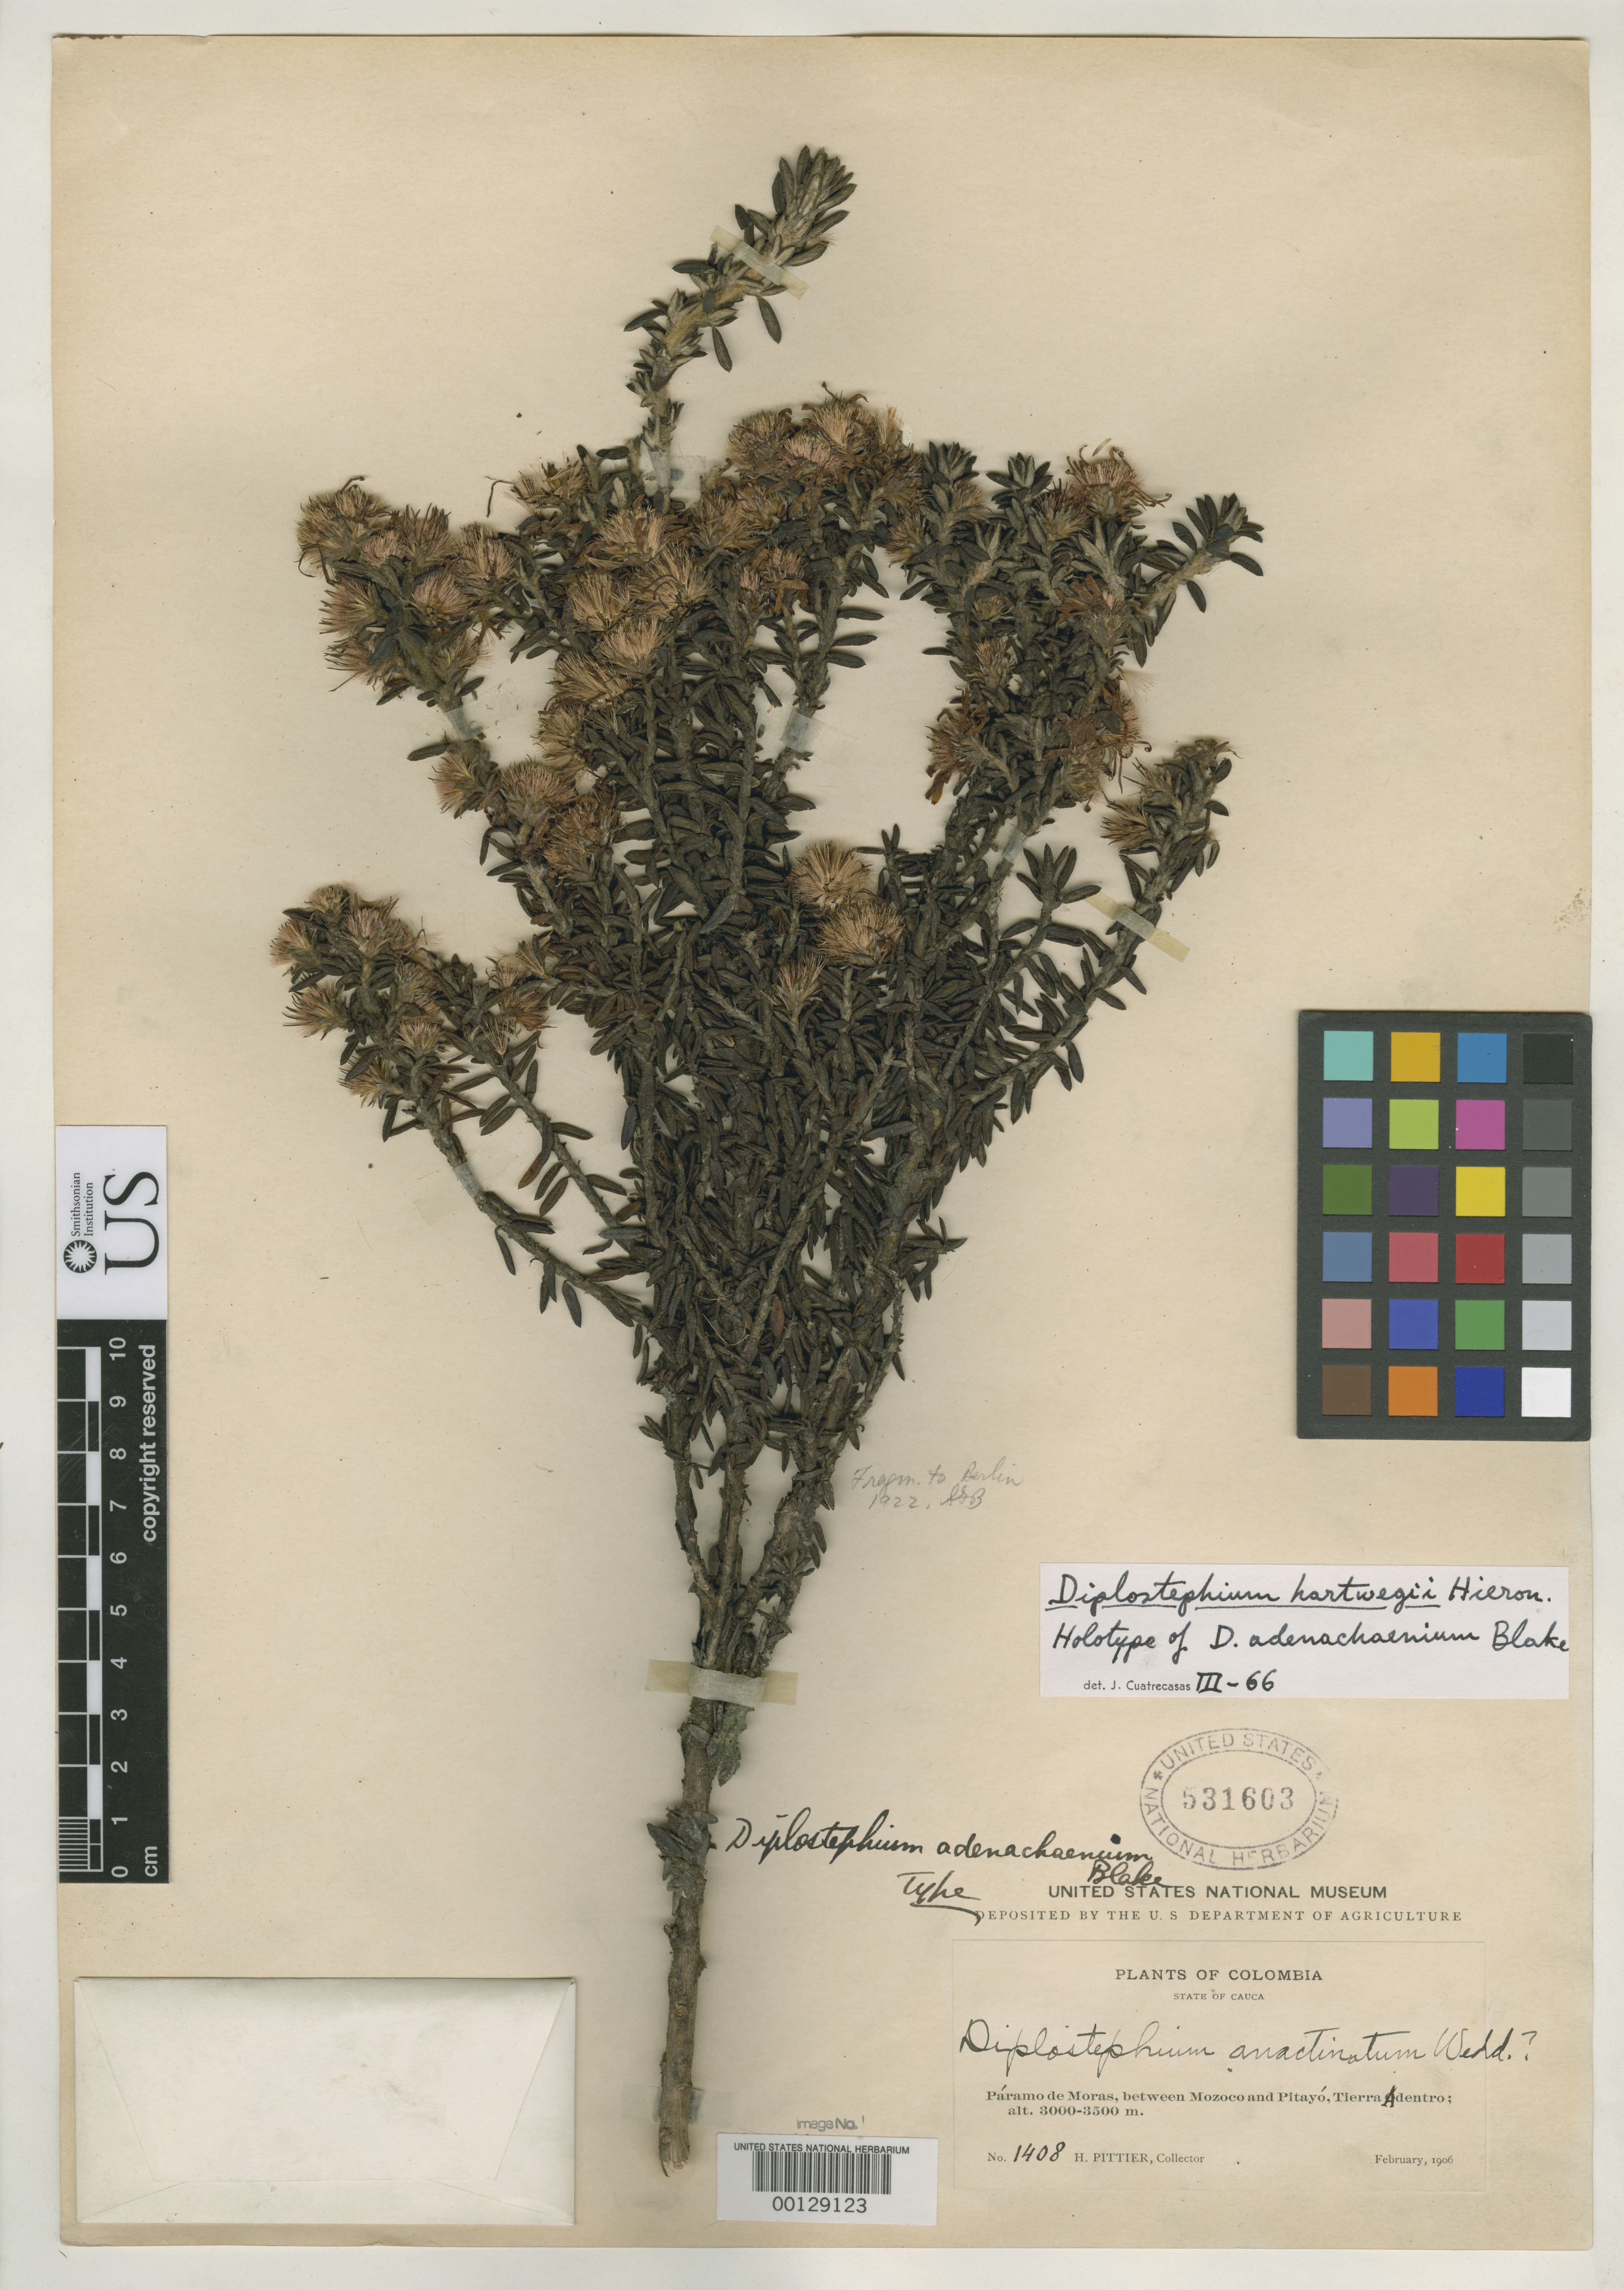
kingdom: Plantae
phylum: Tracheophyta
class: Magnoliopsida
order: Asterales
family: Asteraceae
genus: Diplostephium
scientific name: Diplostephium adenachaenium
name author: S.F. Blake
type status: Holotype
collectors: H. F. Pittier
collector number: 1408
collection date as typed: Feb 1906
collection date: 1906-02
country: Colombia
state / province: Cauca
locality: Páramo de Moras, between Mozoco and Pitayo, Tierra Adentro.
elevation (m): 3000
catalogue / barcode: US 531603